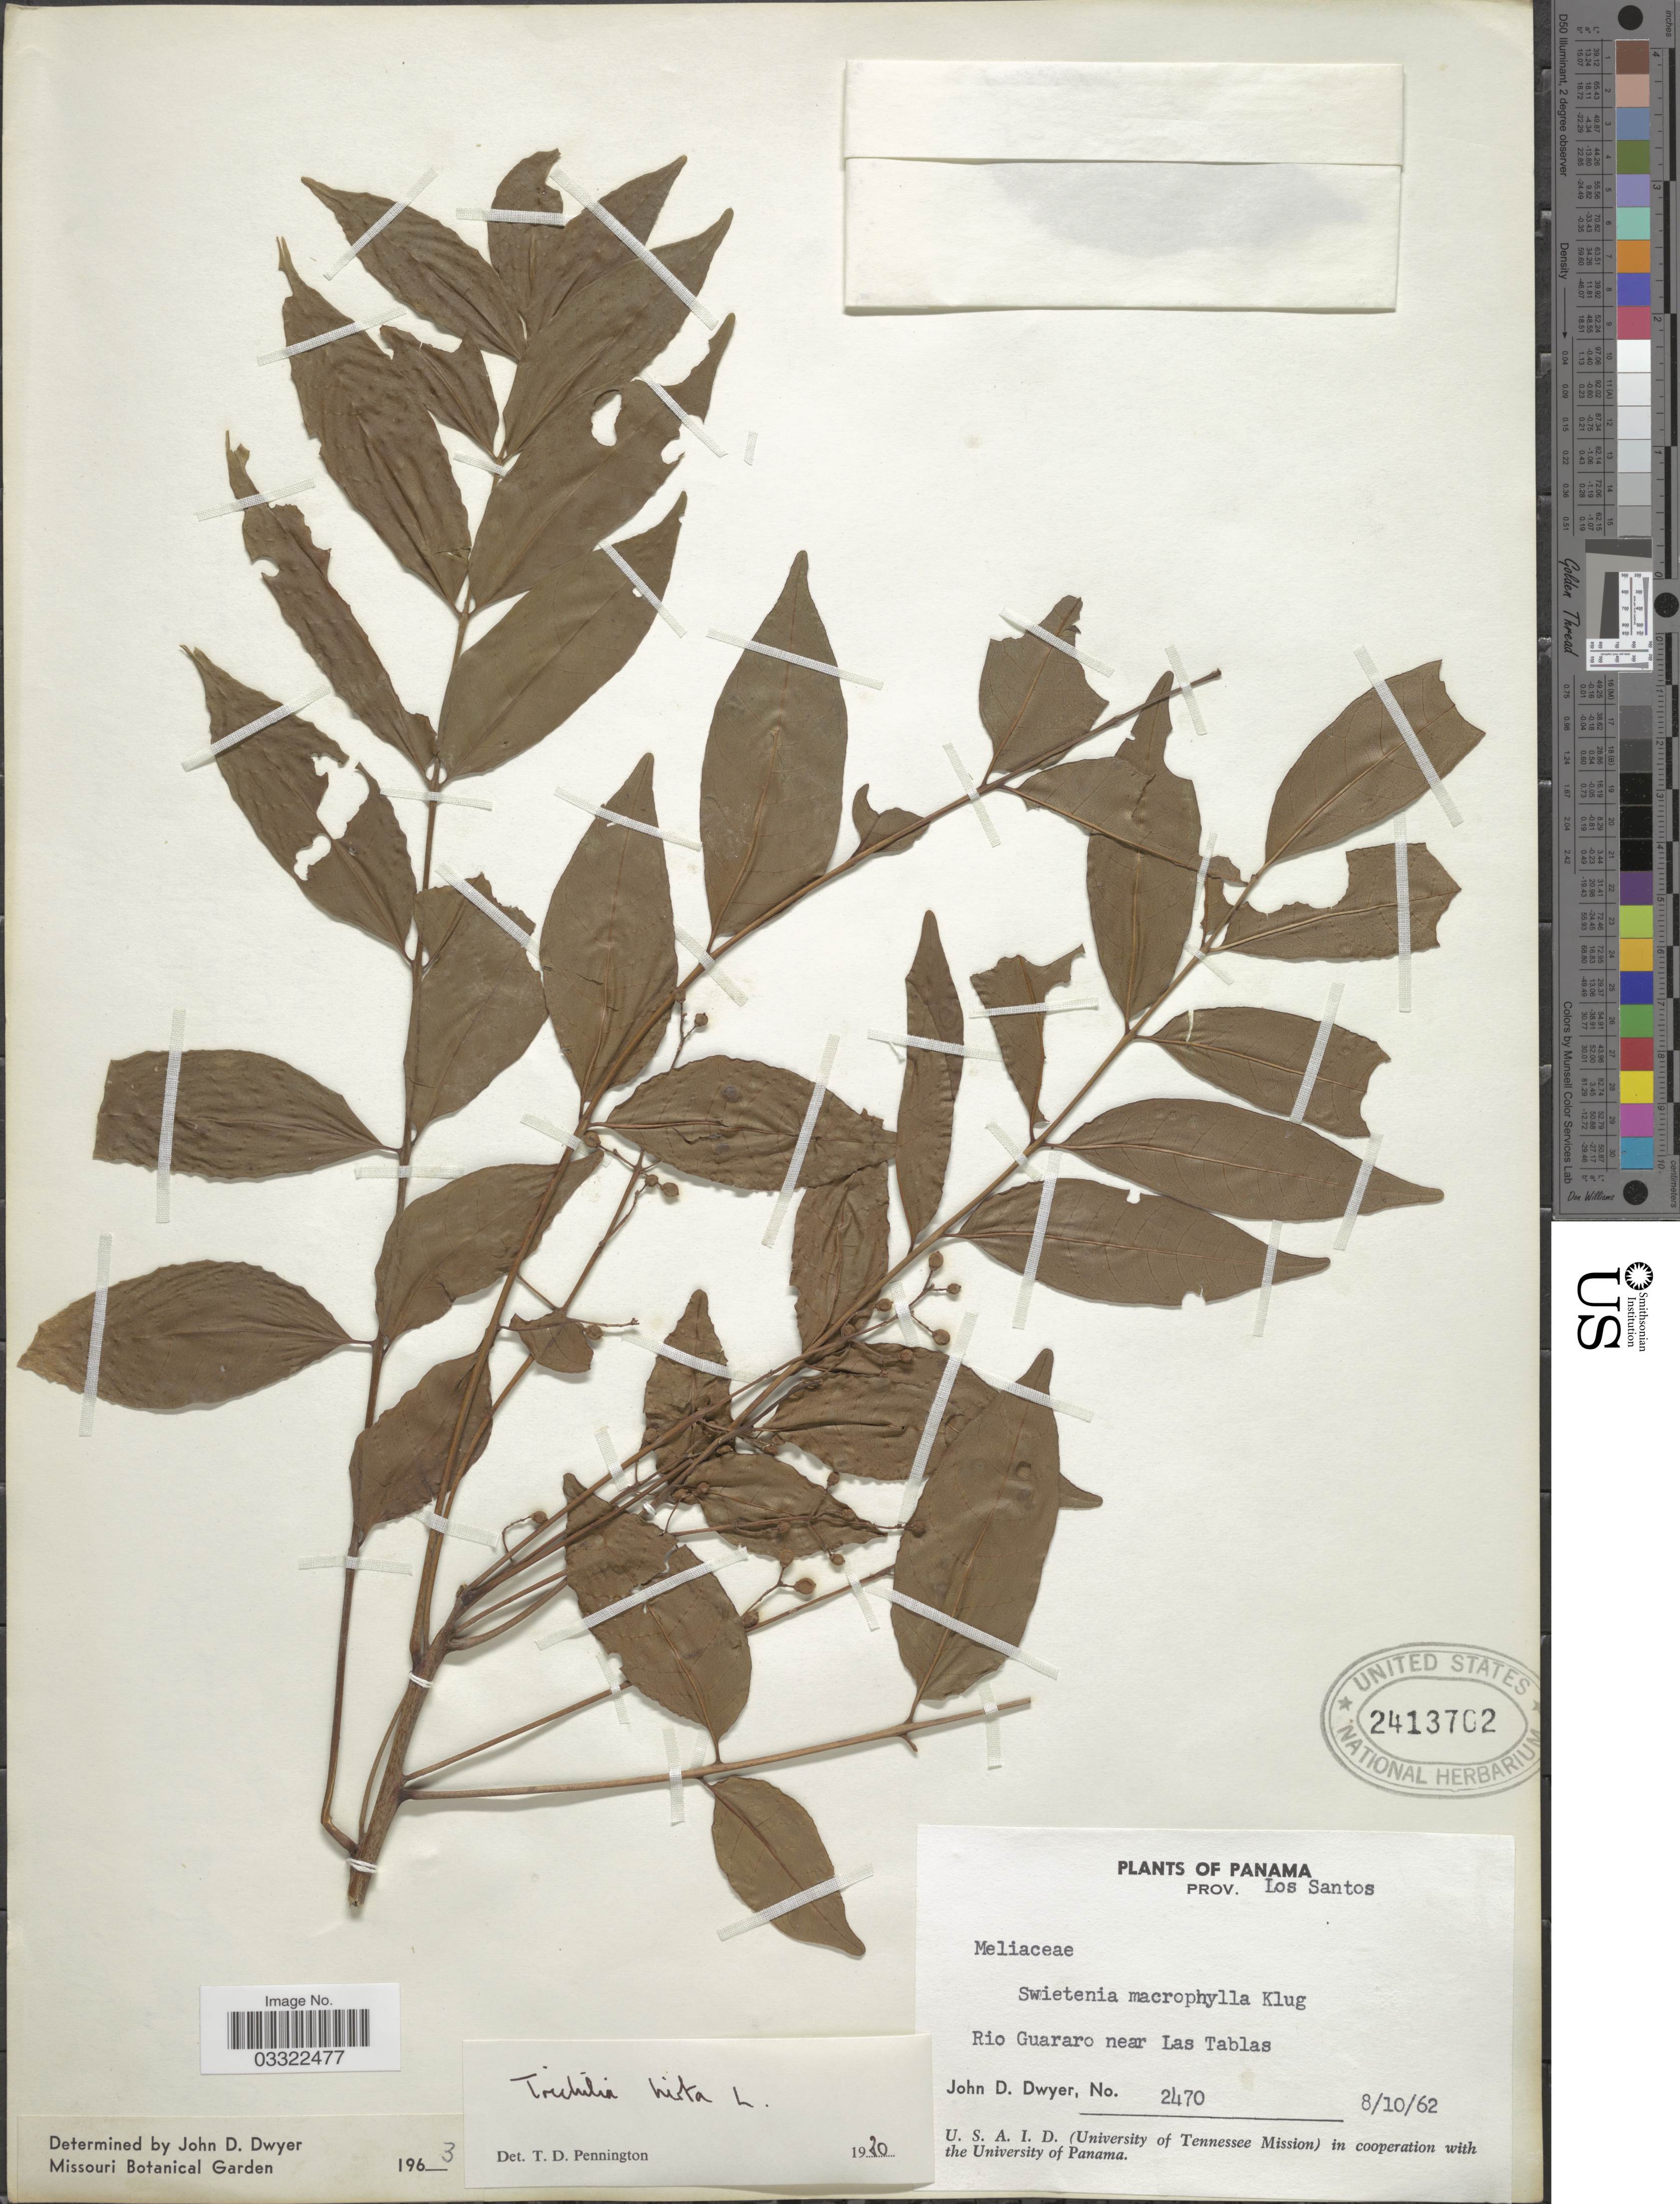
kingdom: Plantae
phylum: Tracheophyta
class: Magnoliopsida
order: Sapindales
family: Meliaceae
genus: Trichilia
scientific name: Trichilia hirta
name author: L.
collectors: J. D. Dwyer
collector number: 2470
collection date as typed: Transcribed d/m/y: 8/10/62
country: Panama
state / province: Los Santos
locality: Rio Guararo near Las Tablas.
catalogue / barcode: US 2413702